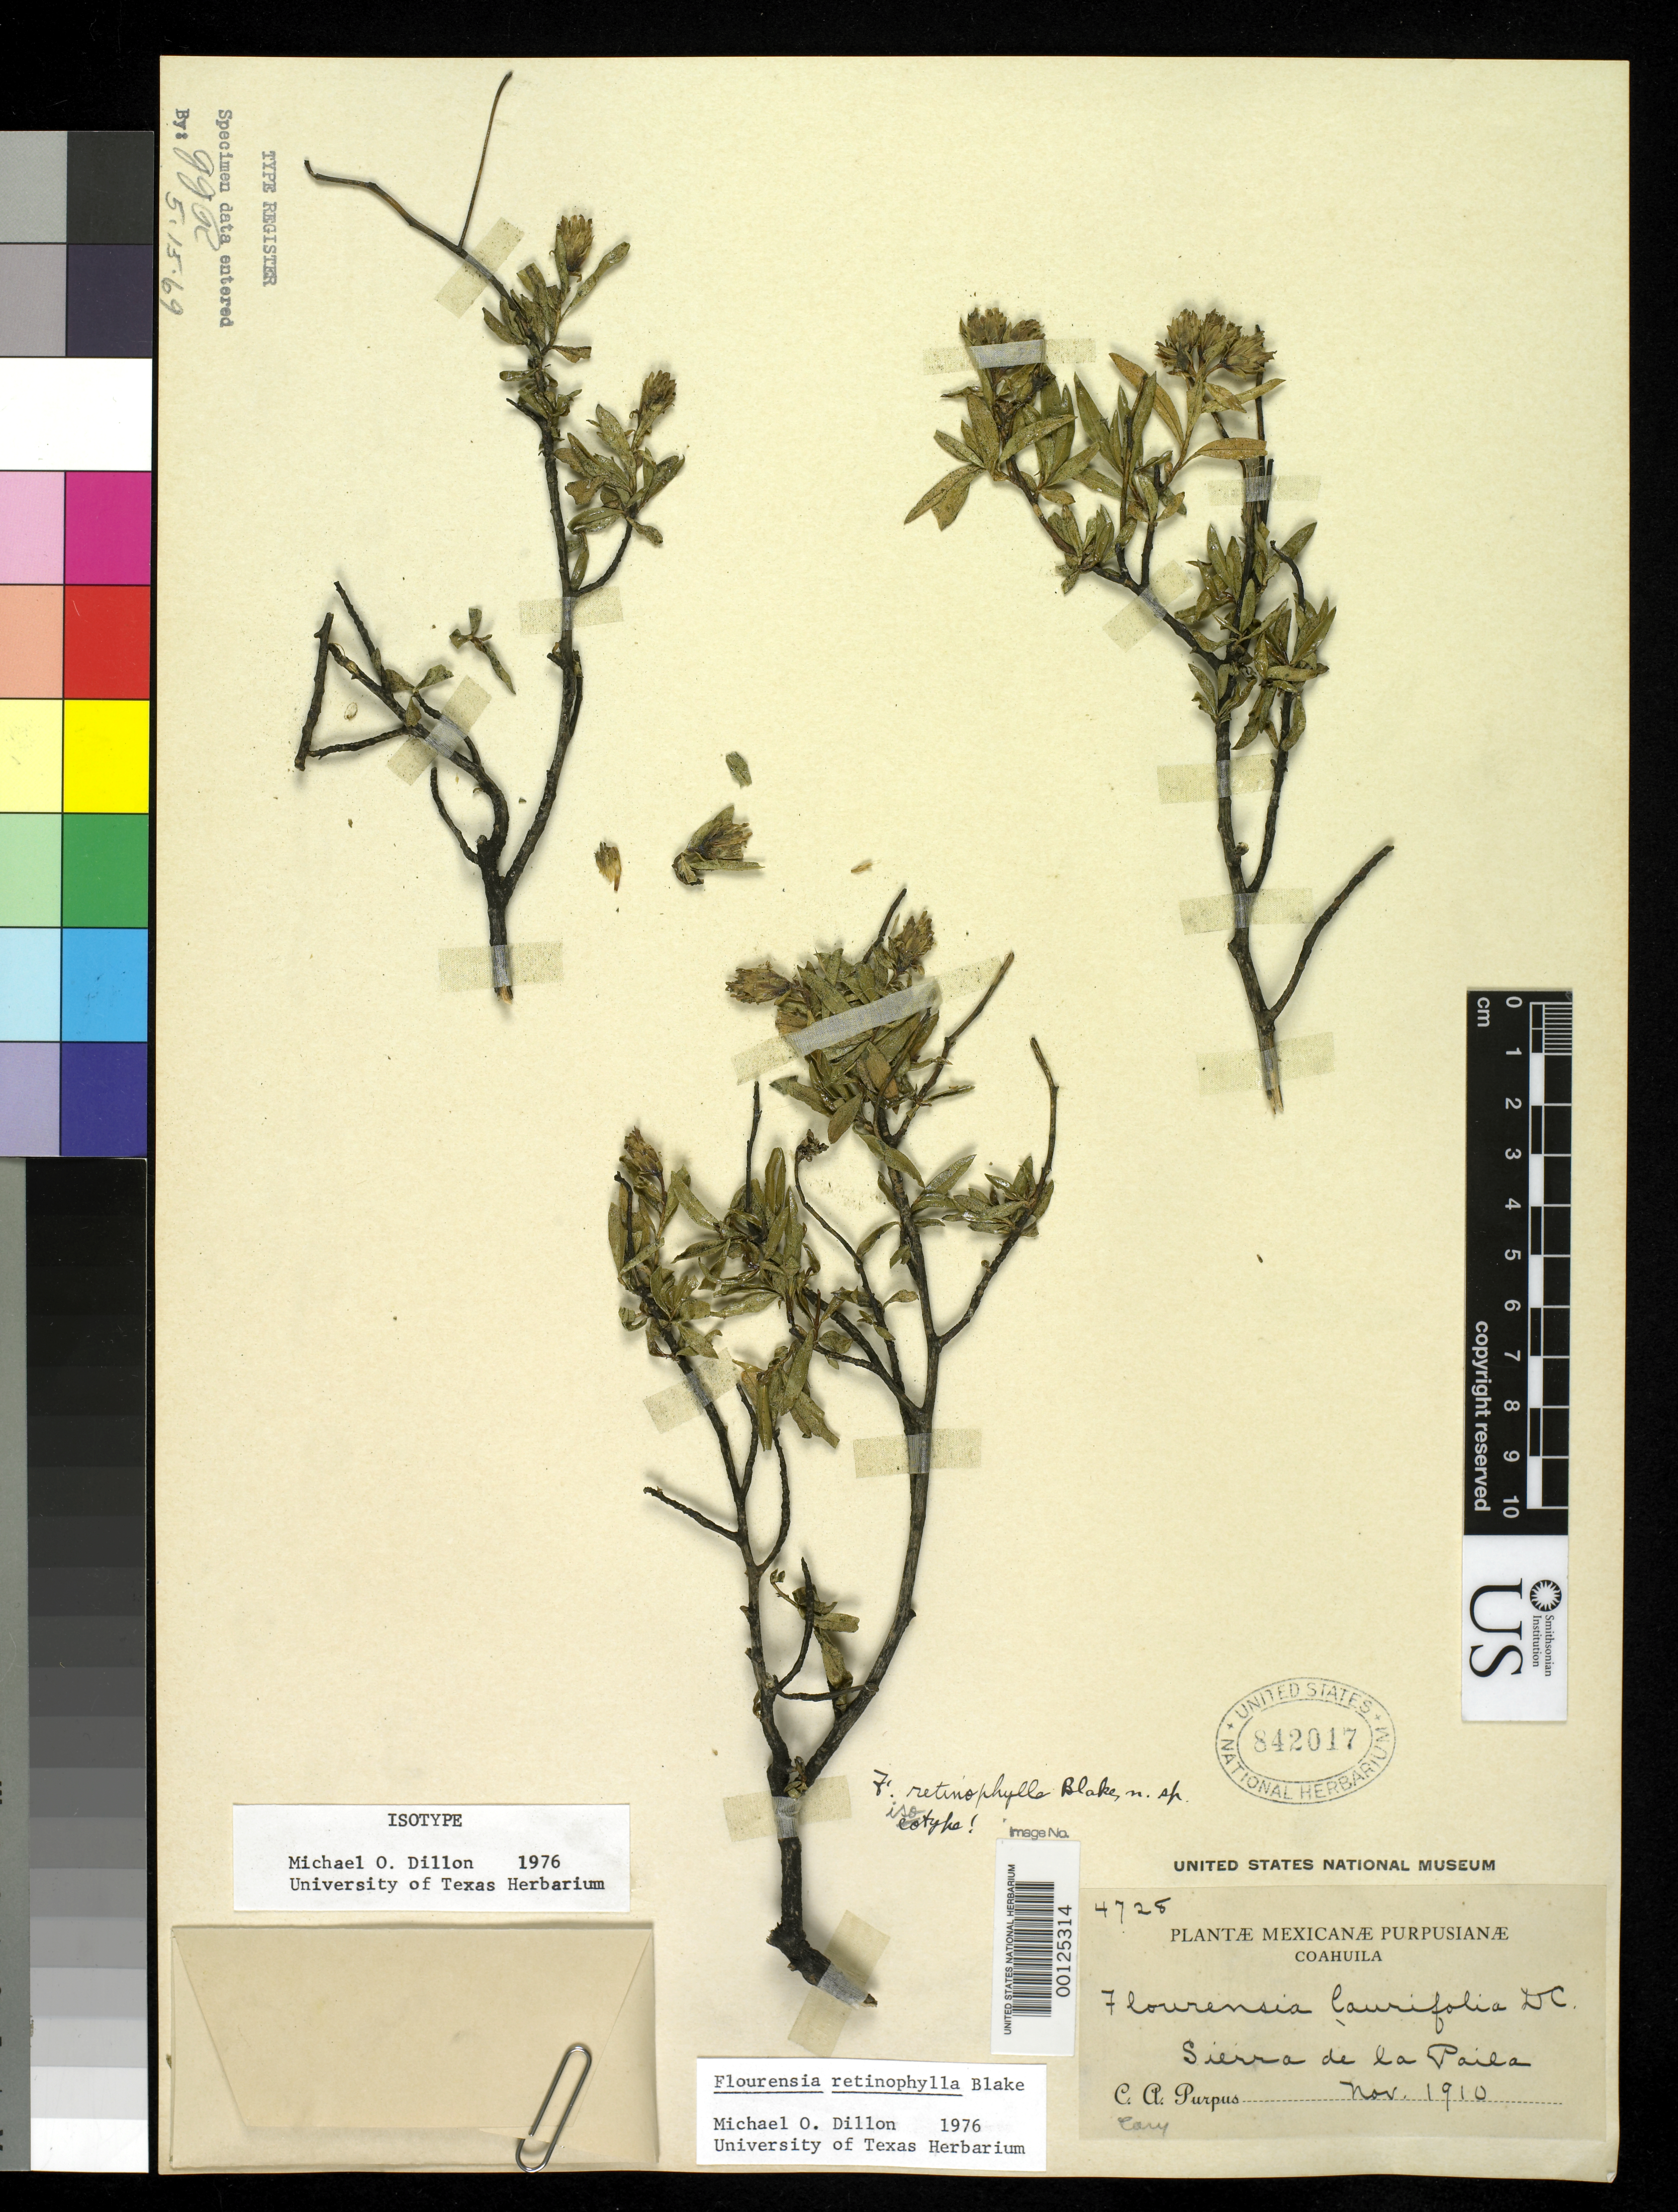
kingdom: Plantae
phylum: Tracheophyta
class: Magnoliopsida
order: Asterales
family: Asteraceae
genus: Flourensia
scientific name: Flourensia retinophylla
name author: S.F. Blake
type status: Isotype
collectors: C. A. Purpus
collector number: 4728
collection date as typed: Nov 1910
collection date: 1910-11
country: Mexico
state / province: Coahuila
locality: Sierra de La Paila.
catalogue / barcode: US 842017